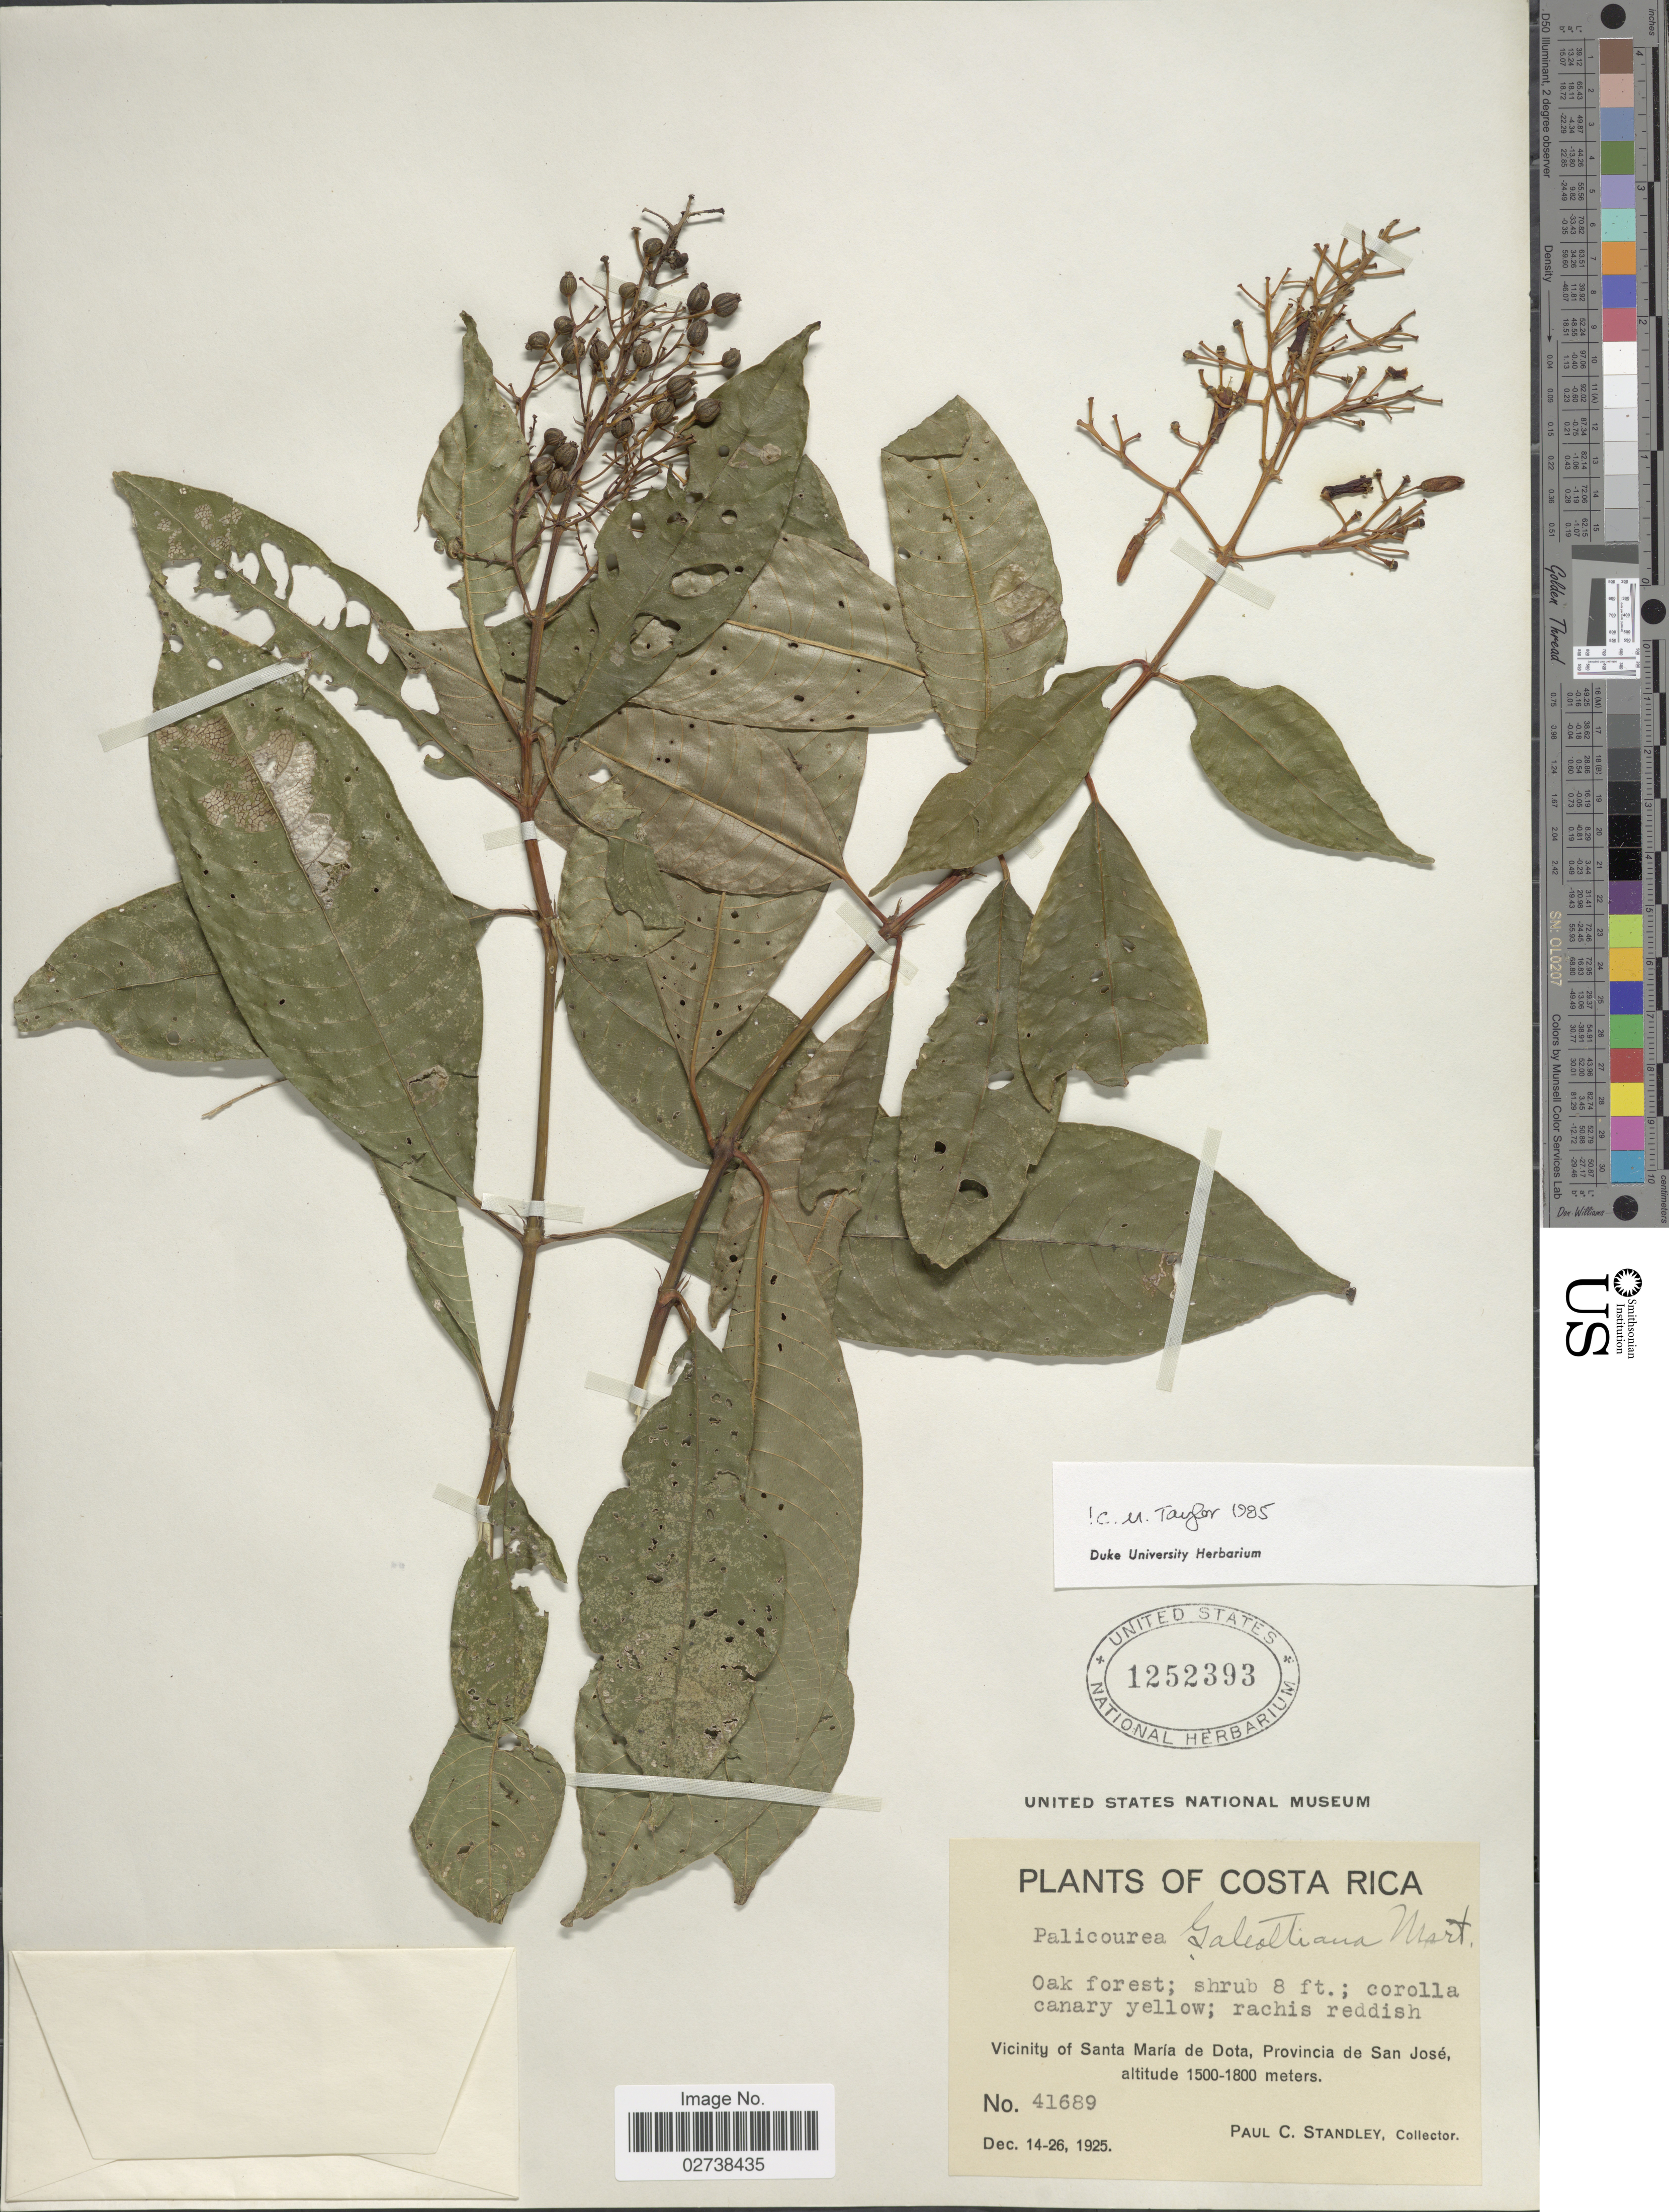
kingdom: Plantae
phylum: Tracheophyta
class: Magnoliopsida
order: Gentianales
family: Rubiaceae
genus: Palicourea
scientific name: Palicourea galeottiana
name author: M. Martens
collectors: P. C. Standley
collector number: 41689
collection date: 1925-12-14/1925-12-26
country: Costa Rica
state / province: San José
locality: Vicinity of Santa Maria de Dota, Provincia de San Jose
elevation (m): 1500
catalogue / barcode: US 1252393